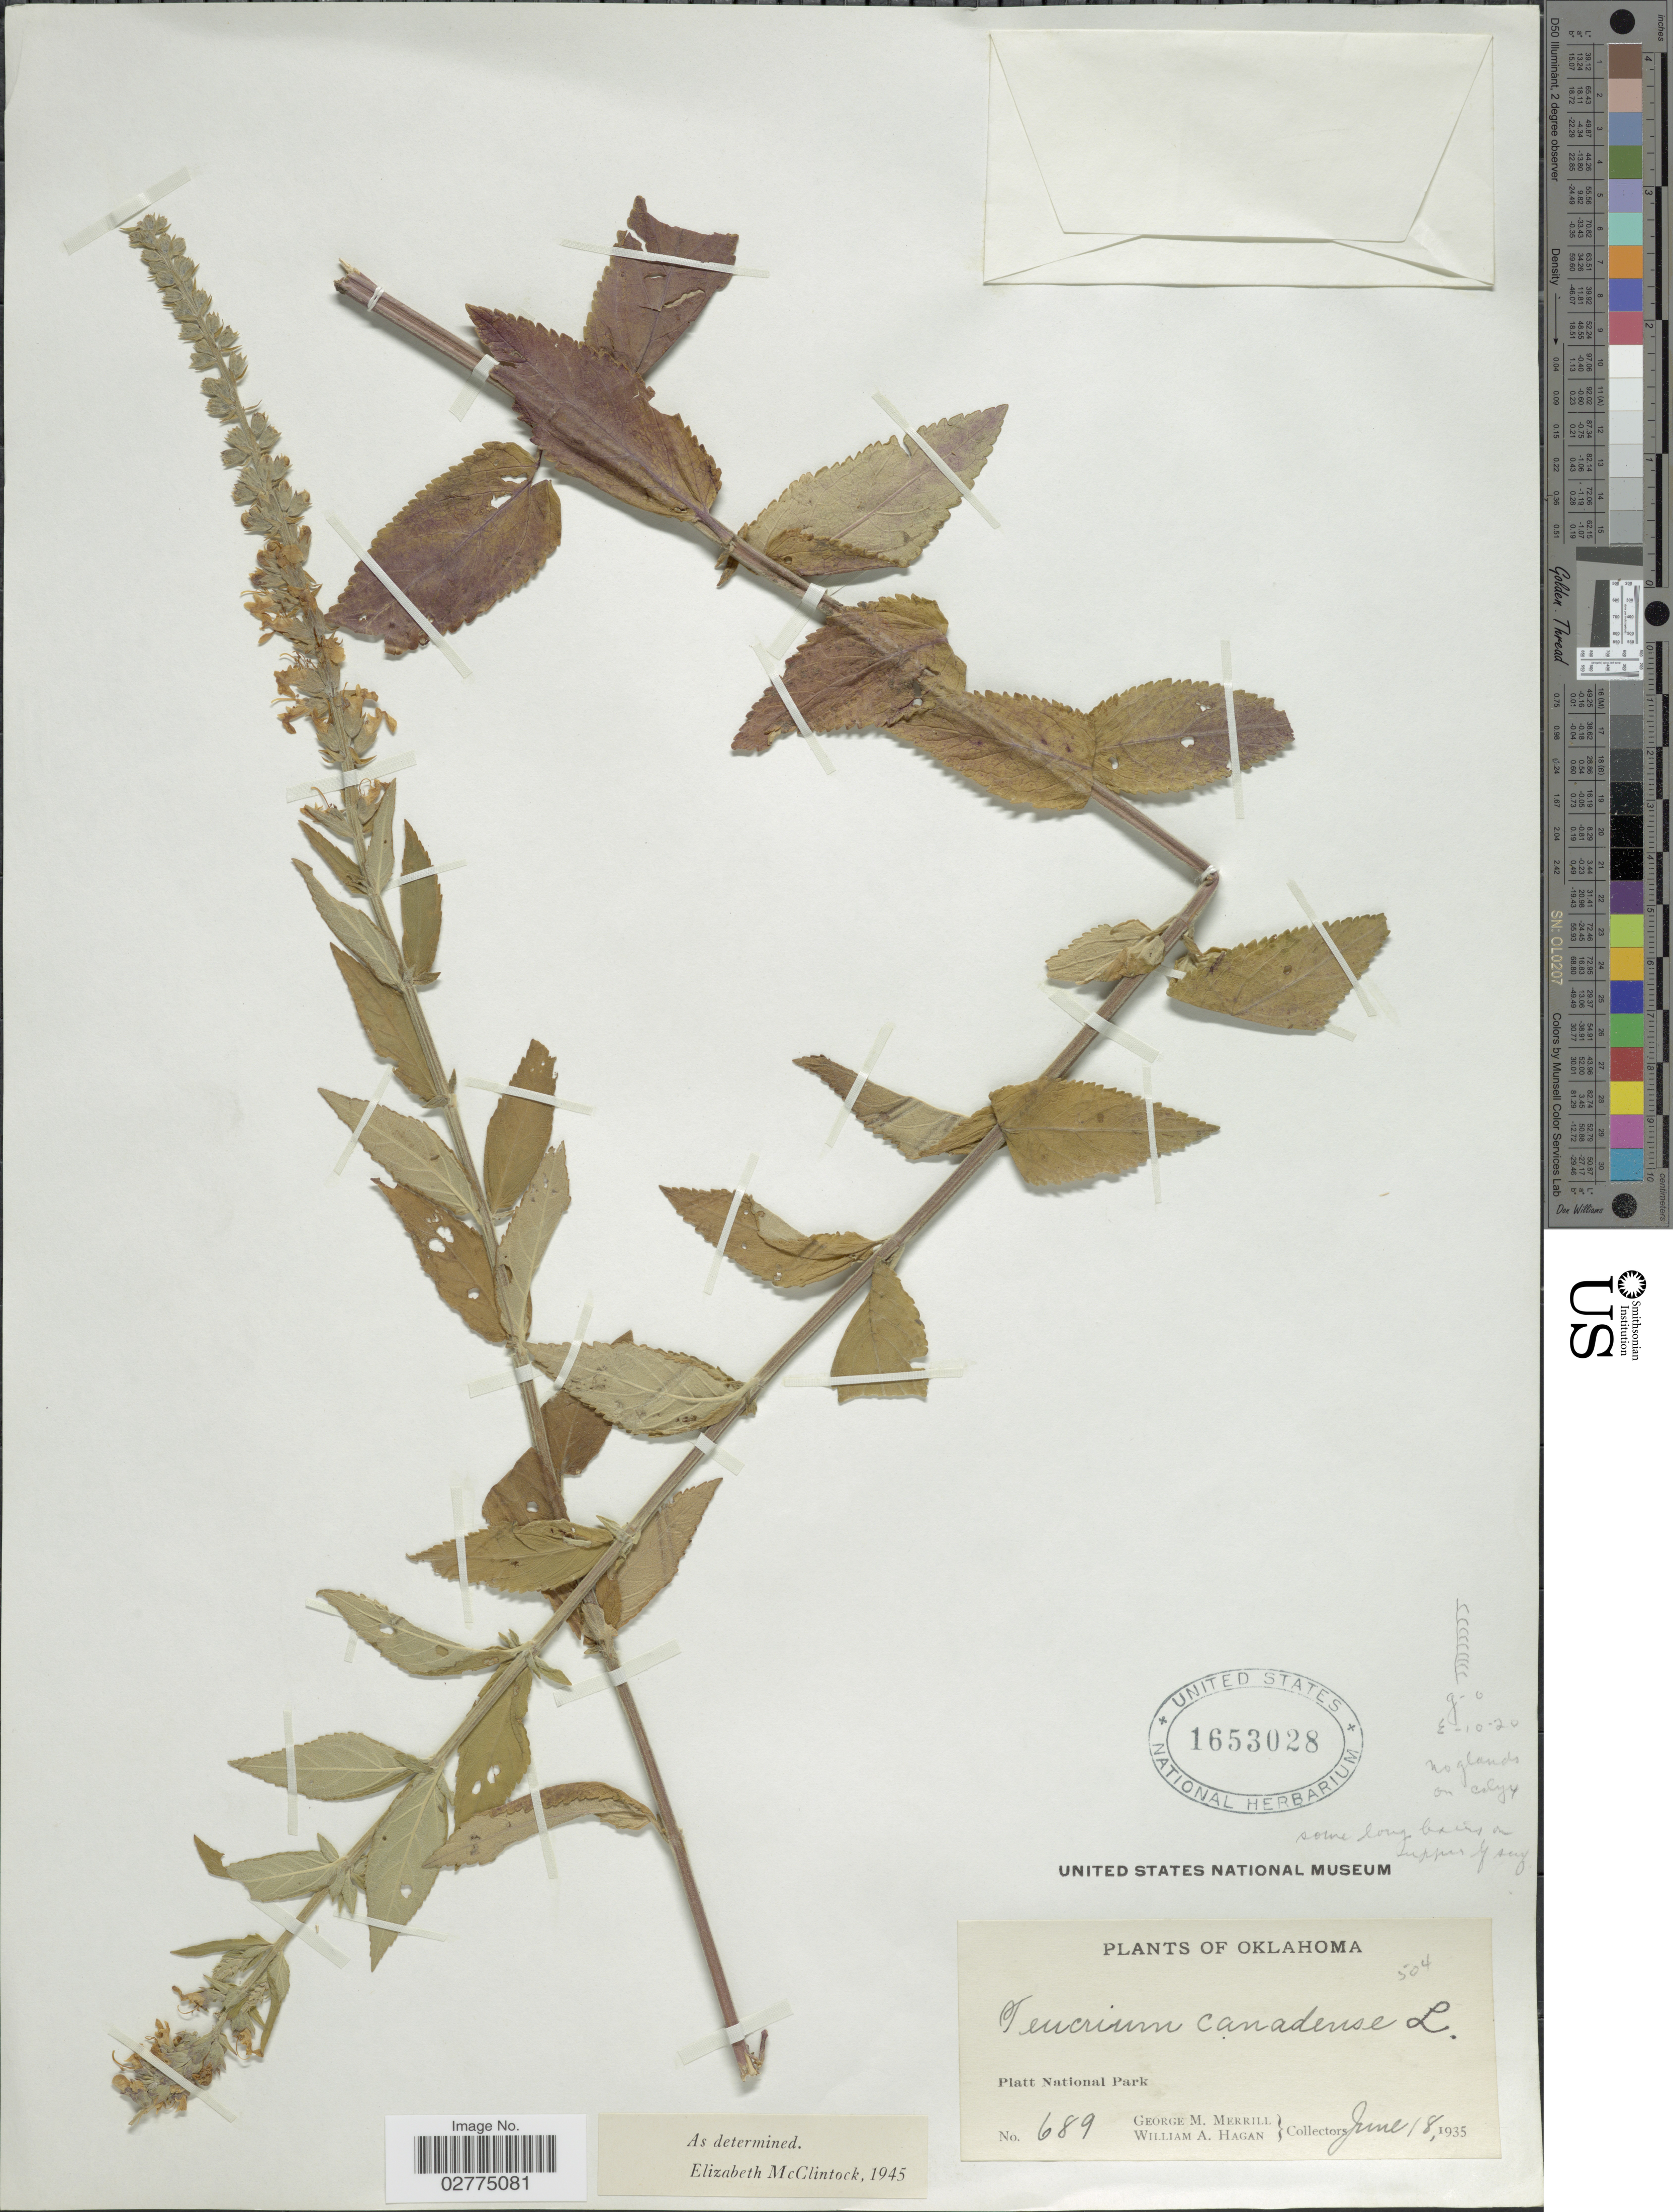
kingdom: Plantae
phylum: Tracheophyta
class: Magnoliopsida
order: Lamiales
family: Lamiaceae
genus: Teucrium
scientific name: Teucrium canadense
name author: L.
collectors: G. M. Merrill & W. Hagan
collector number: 689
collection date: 1935-06-18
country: United States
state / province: Oklahoma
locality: Platt National Park.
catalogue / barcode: US 1653028